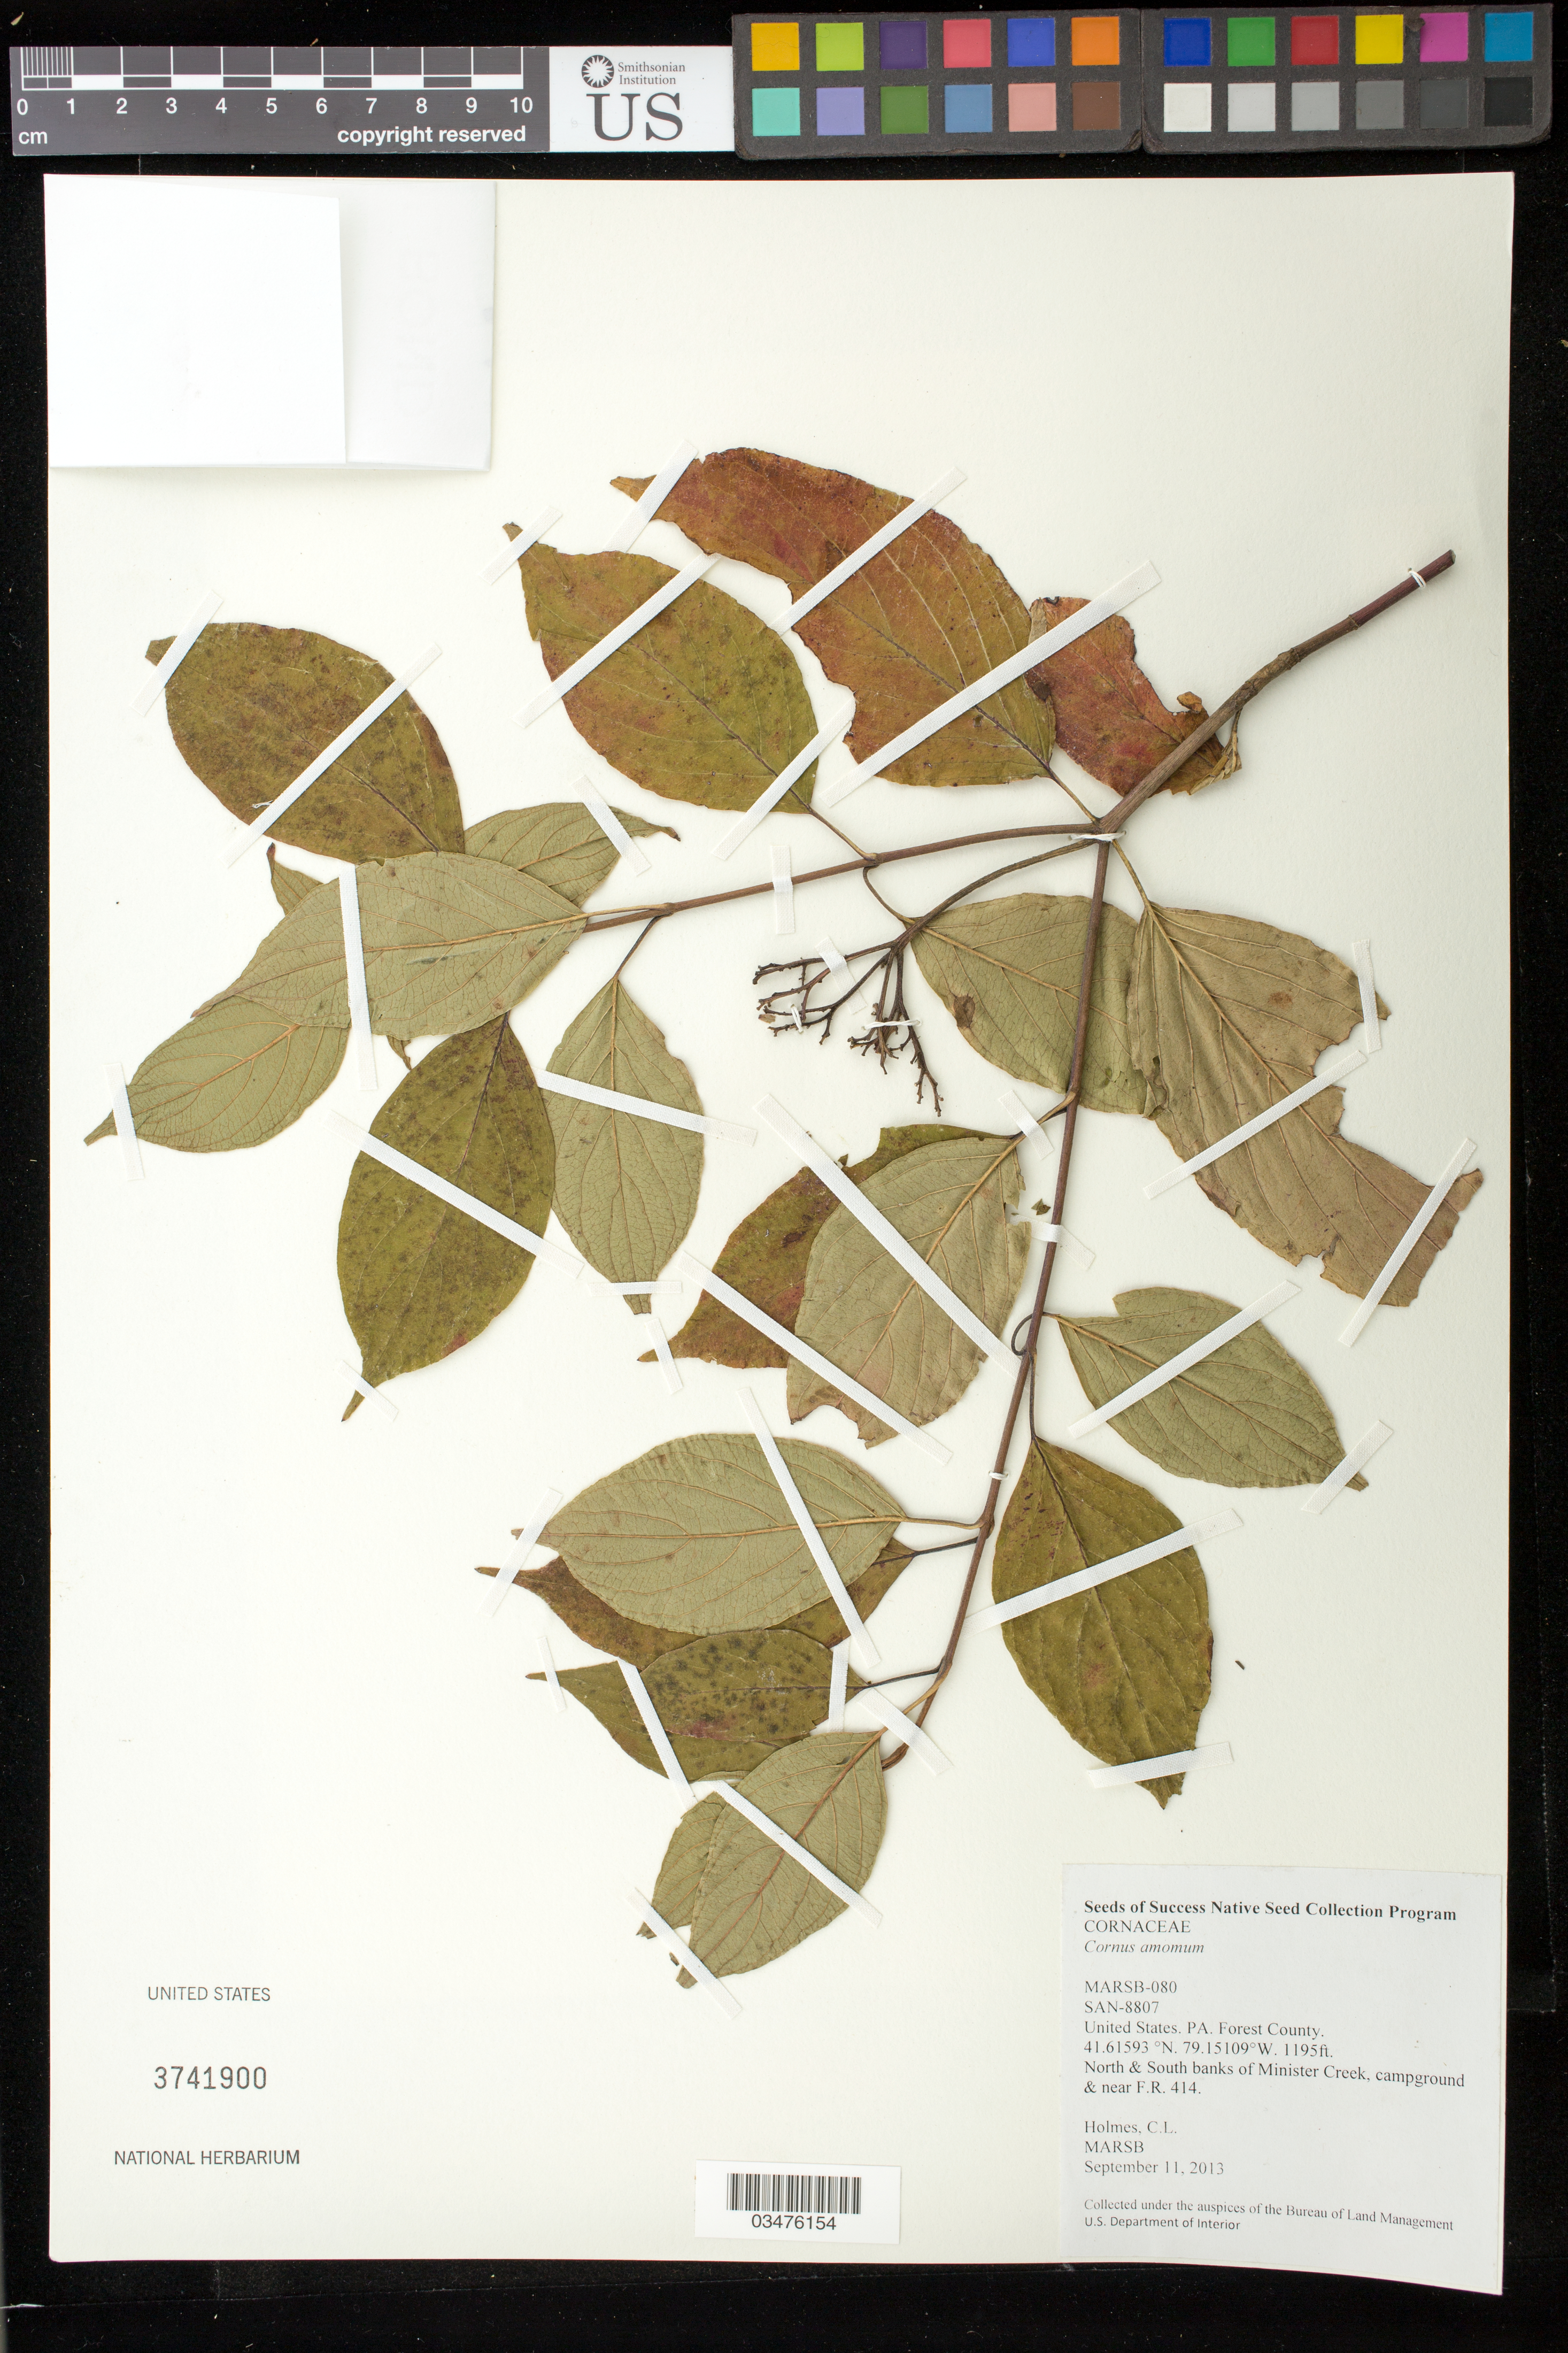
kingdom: Plantae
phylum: Tracheophyta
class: Magnoliopsida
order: Cornales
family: Cornaceae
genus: Cornus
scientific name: Cornus amomum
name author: Mill.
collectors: C. Holmes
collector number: MARSB-080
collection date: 2013-09-11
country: United States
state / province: Pennsylvania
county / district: Forest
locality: North and South banks of Minister Creek, campground and near F. R. 414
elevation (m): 364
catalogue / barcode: US 3741900